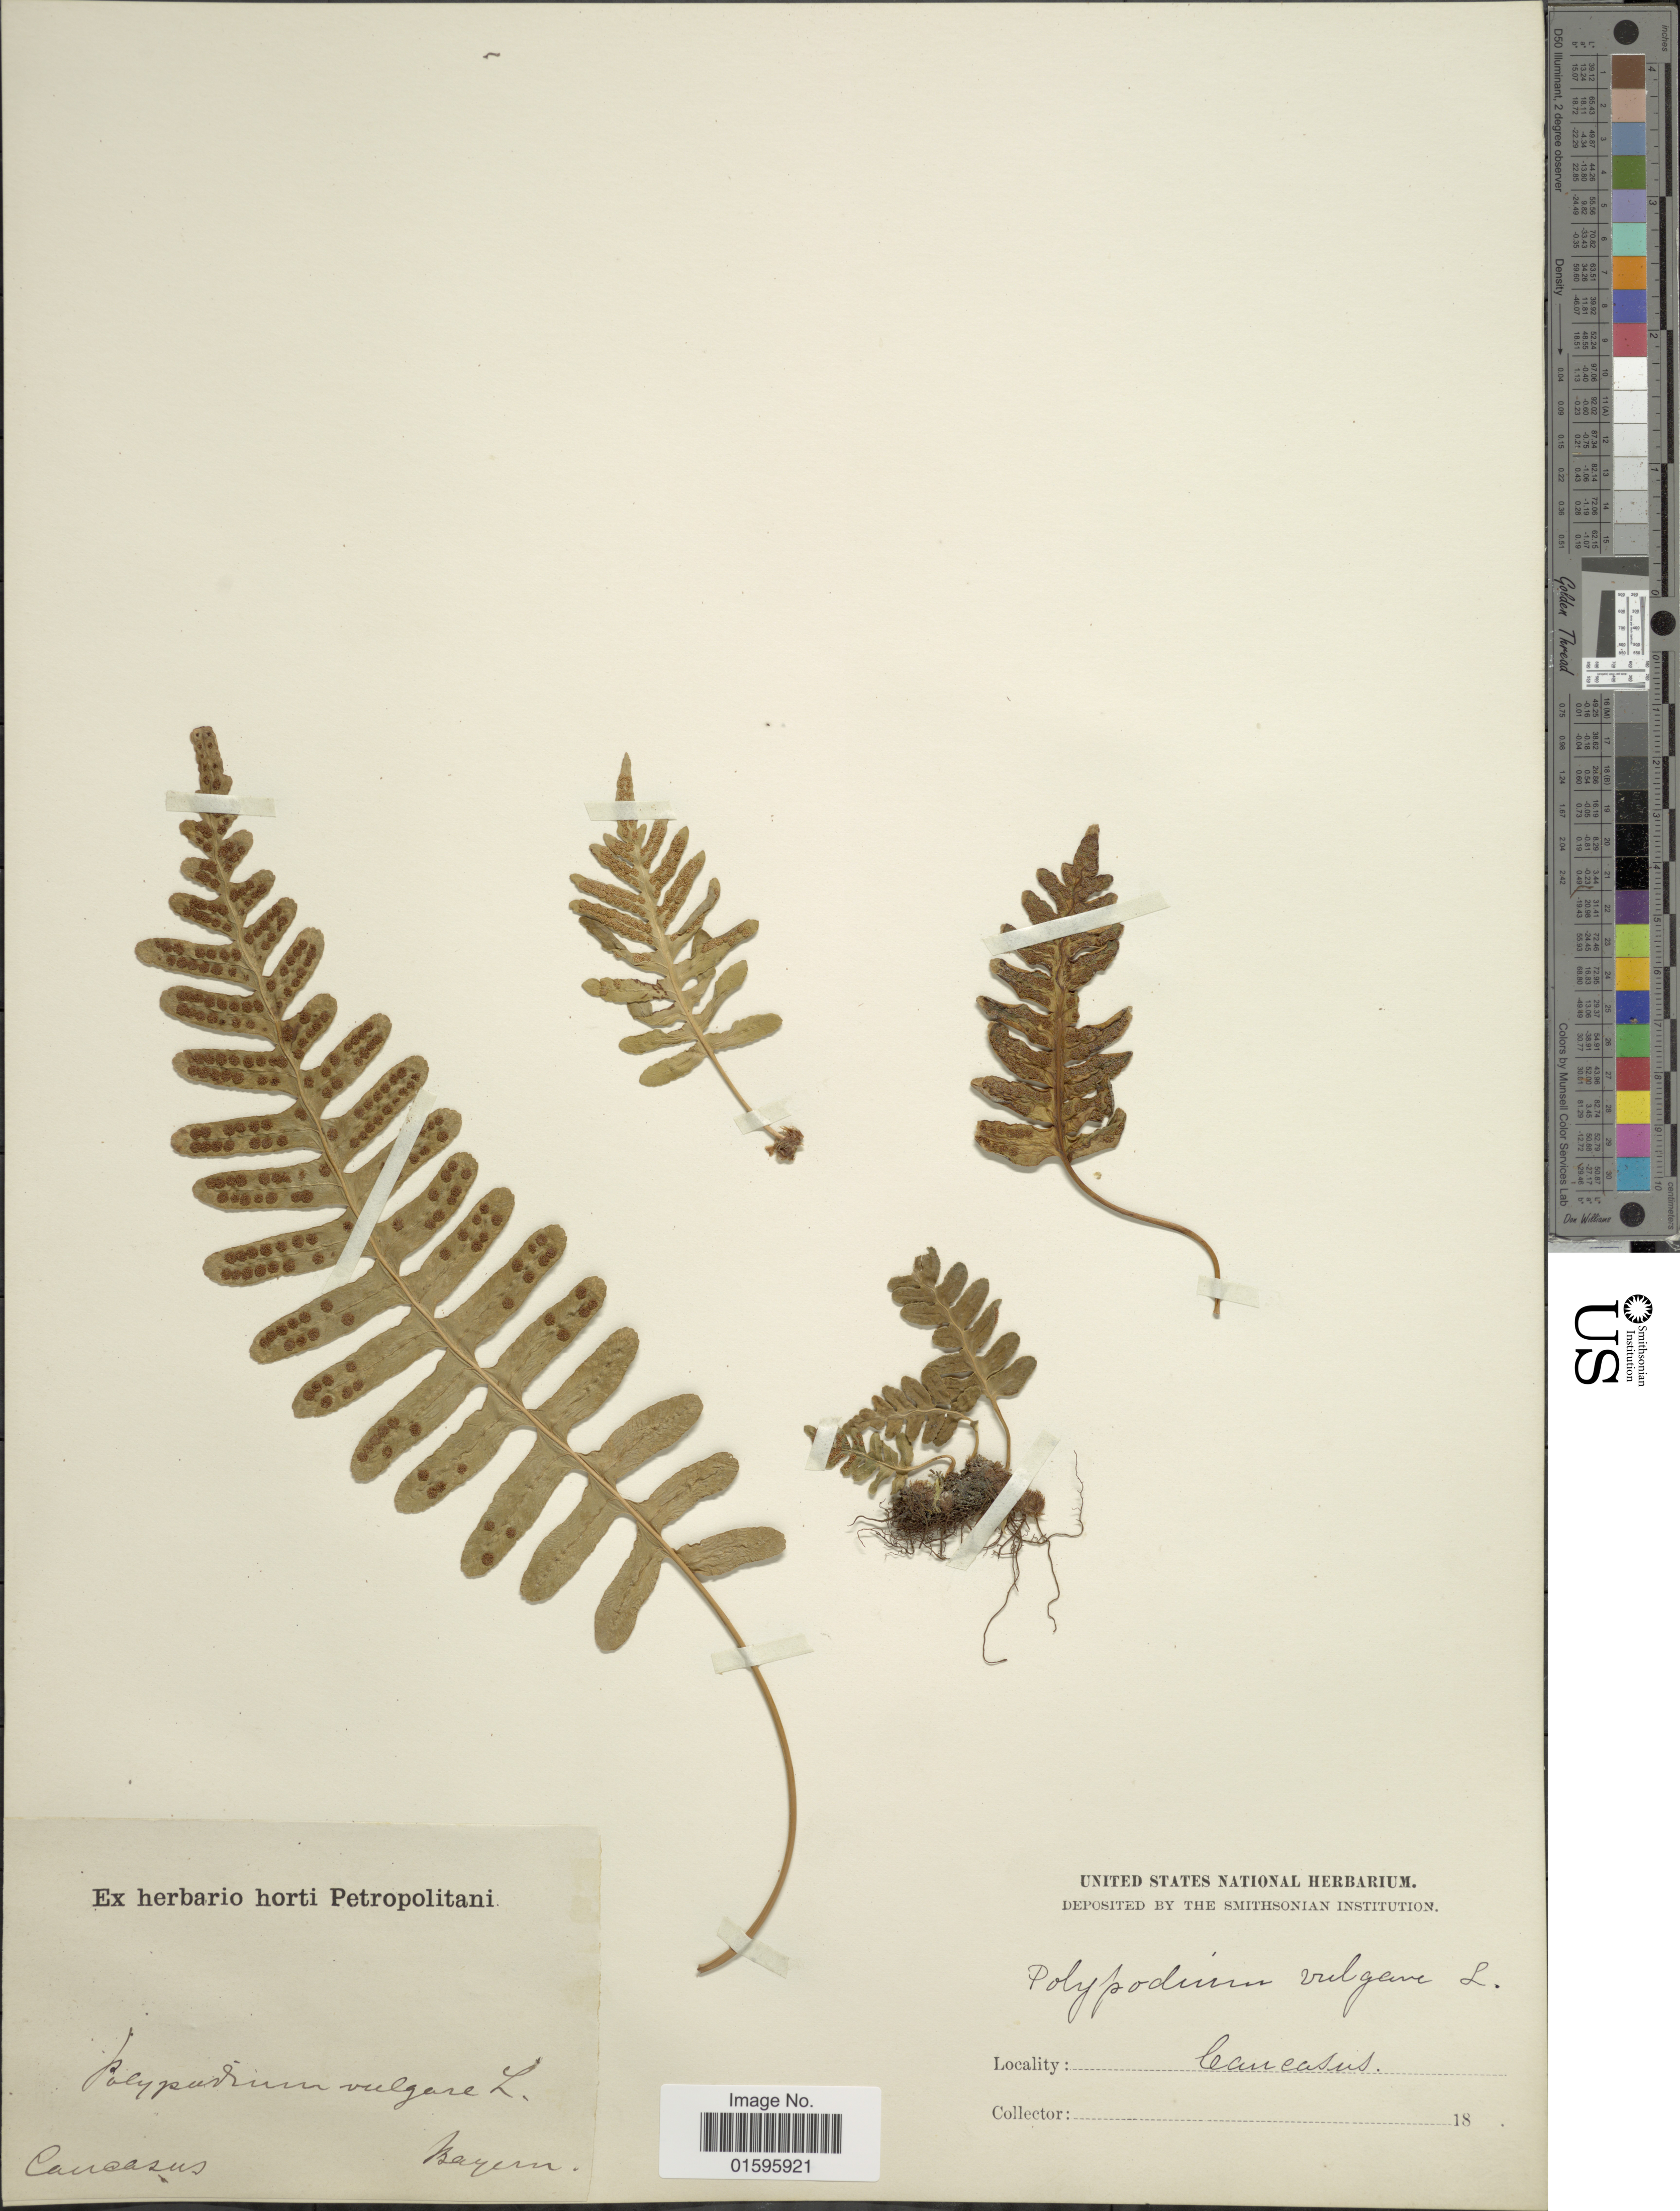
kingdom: Plantae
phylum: Tracheophyta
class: Polypodiopsida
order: Polypodiales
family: Polypodiaceae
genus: Polypodium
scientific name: Polypodium vulgare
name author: L.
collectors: ex Herb. Horti Bot. Petropolitani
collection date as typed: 18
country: Germany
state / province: Bayern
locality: Caneasus, Bayern [interpreted]